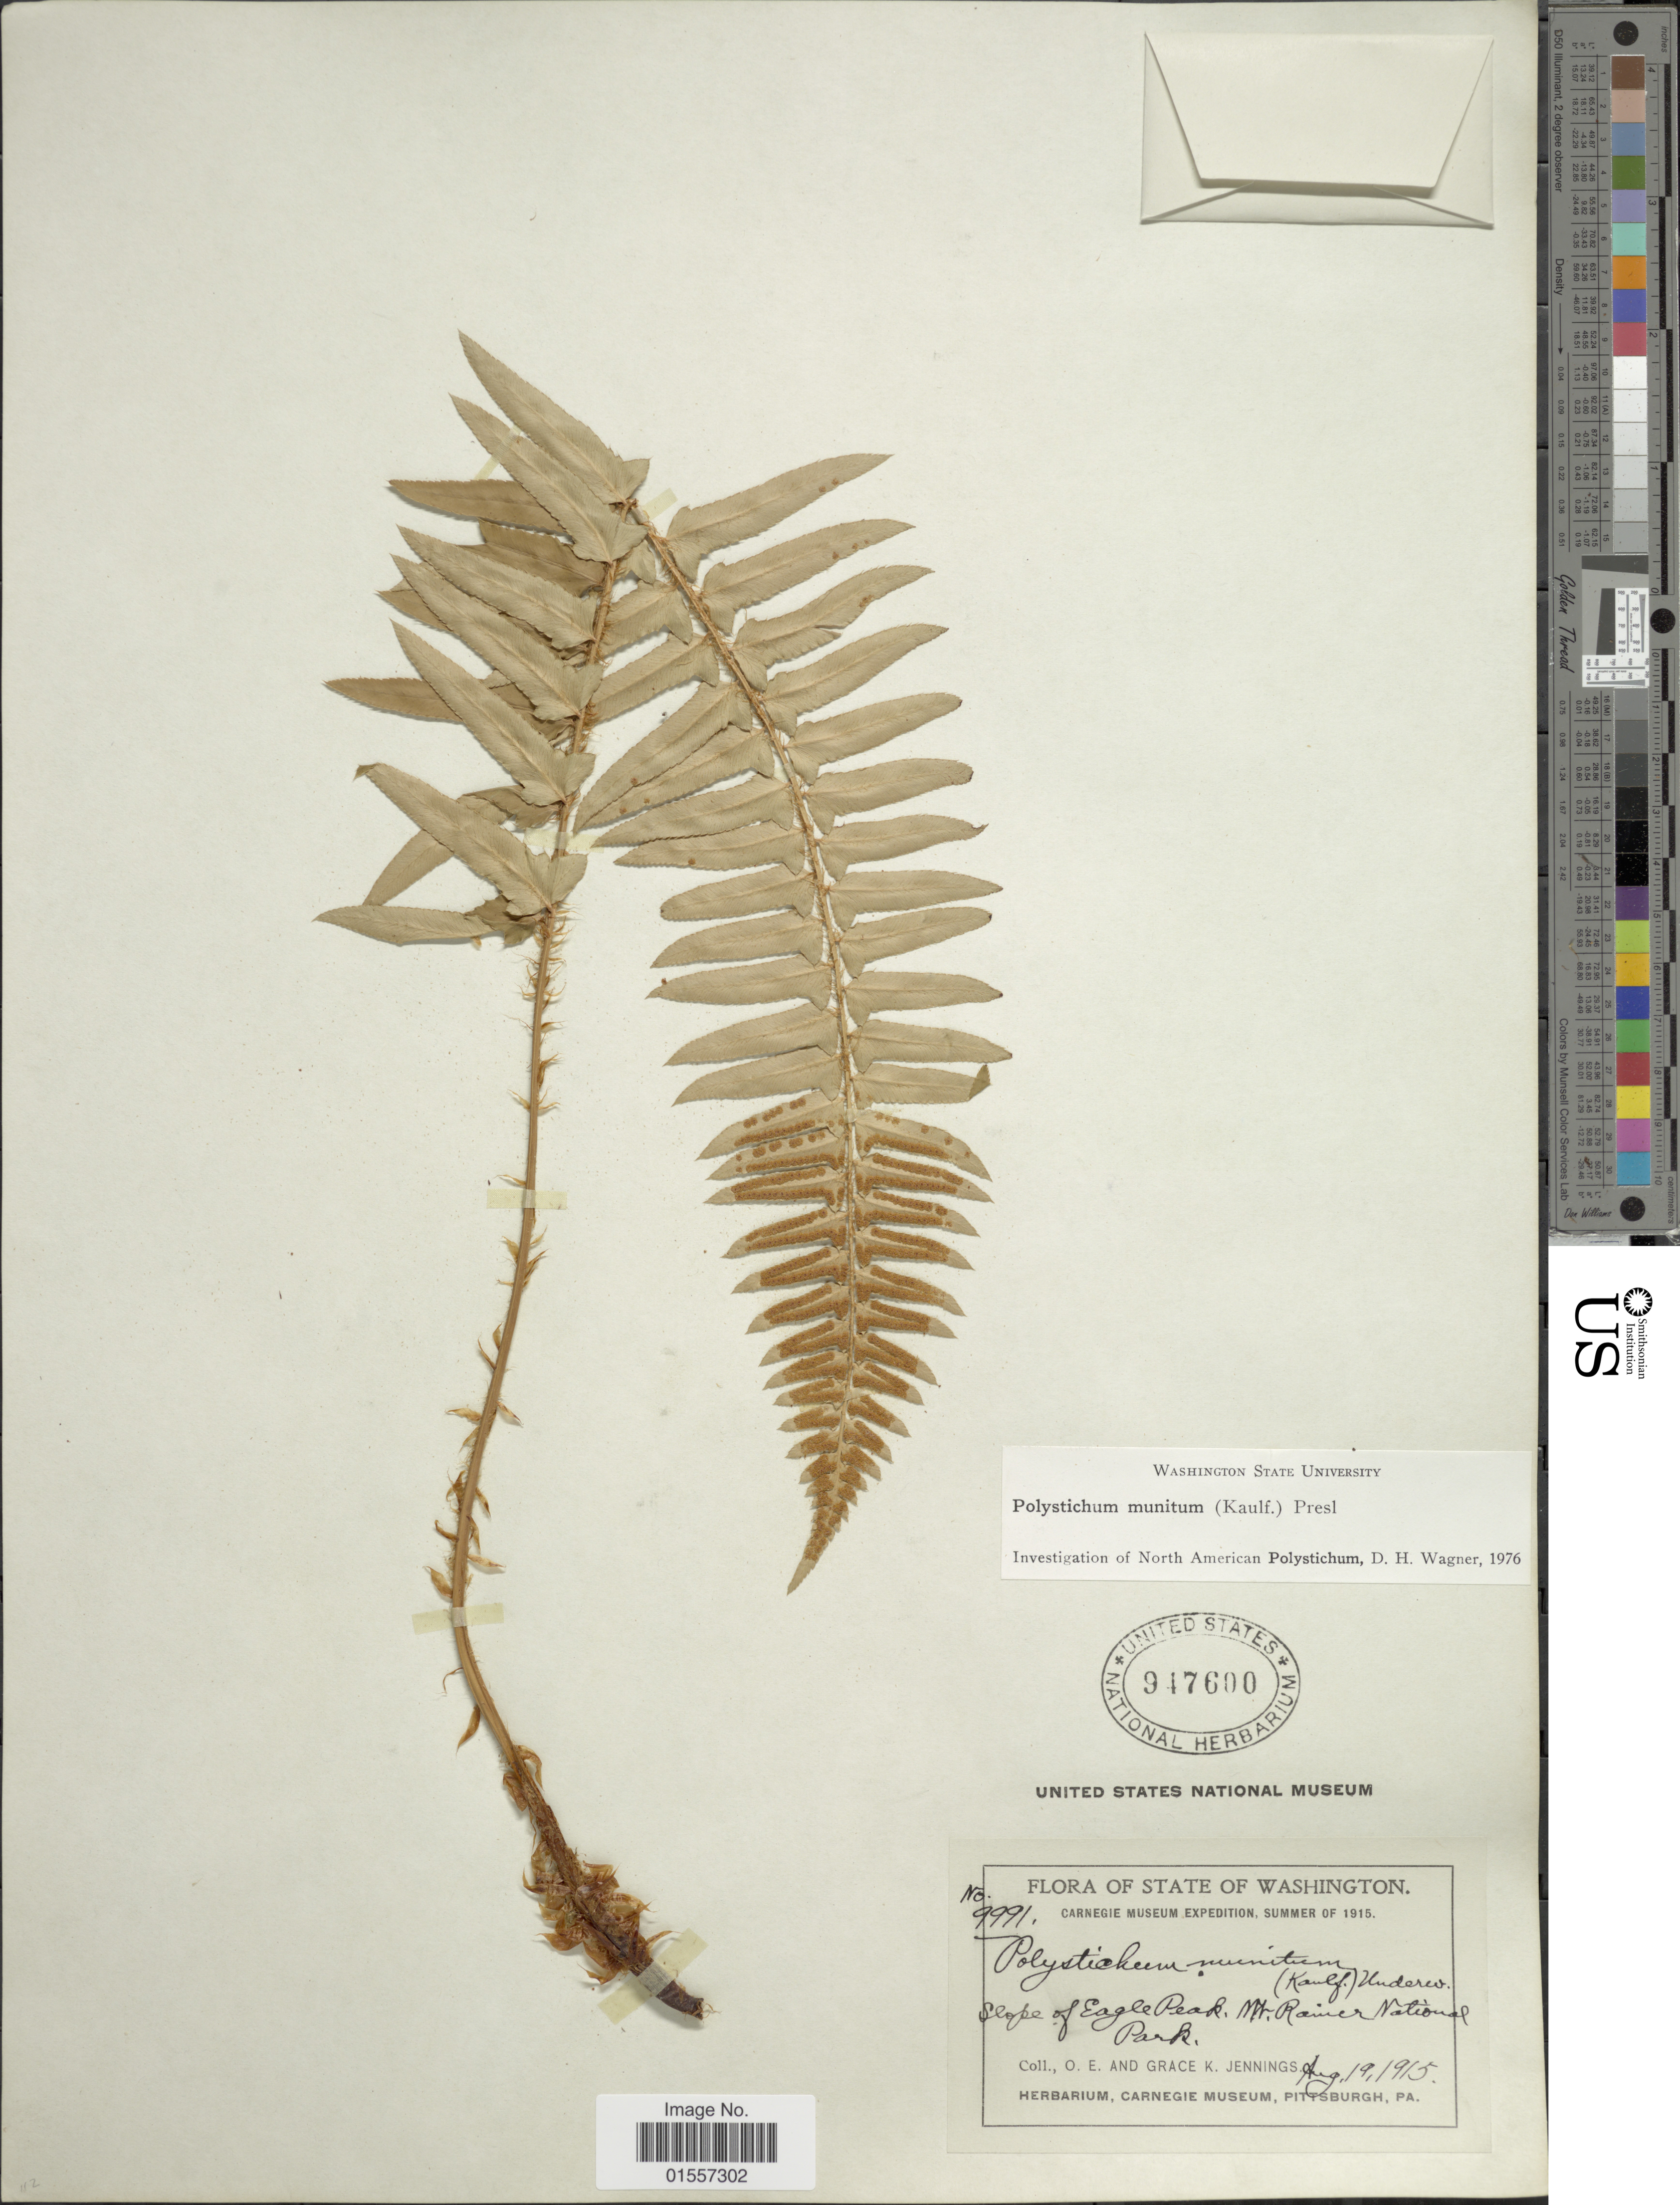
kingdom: Plantae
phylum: Tracheophyta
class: Polypodiopsida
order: Polypodiales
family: Dryopteridaceae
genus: Polystichum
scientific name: Polystichum munitum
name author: (Kaulf.) C. Presl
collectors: O. E. Jennings & G. K. Jennings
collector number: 9991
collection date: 1915-08-19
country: United States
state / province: Washington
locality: Washington, slope of Eagle Peak, Mt. Ranier National Park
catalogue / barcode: US 947600